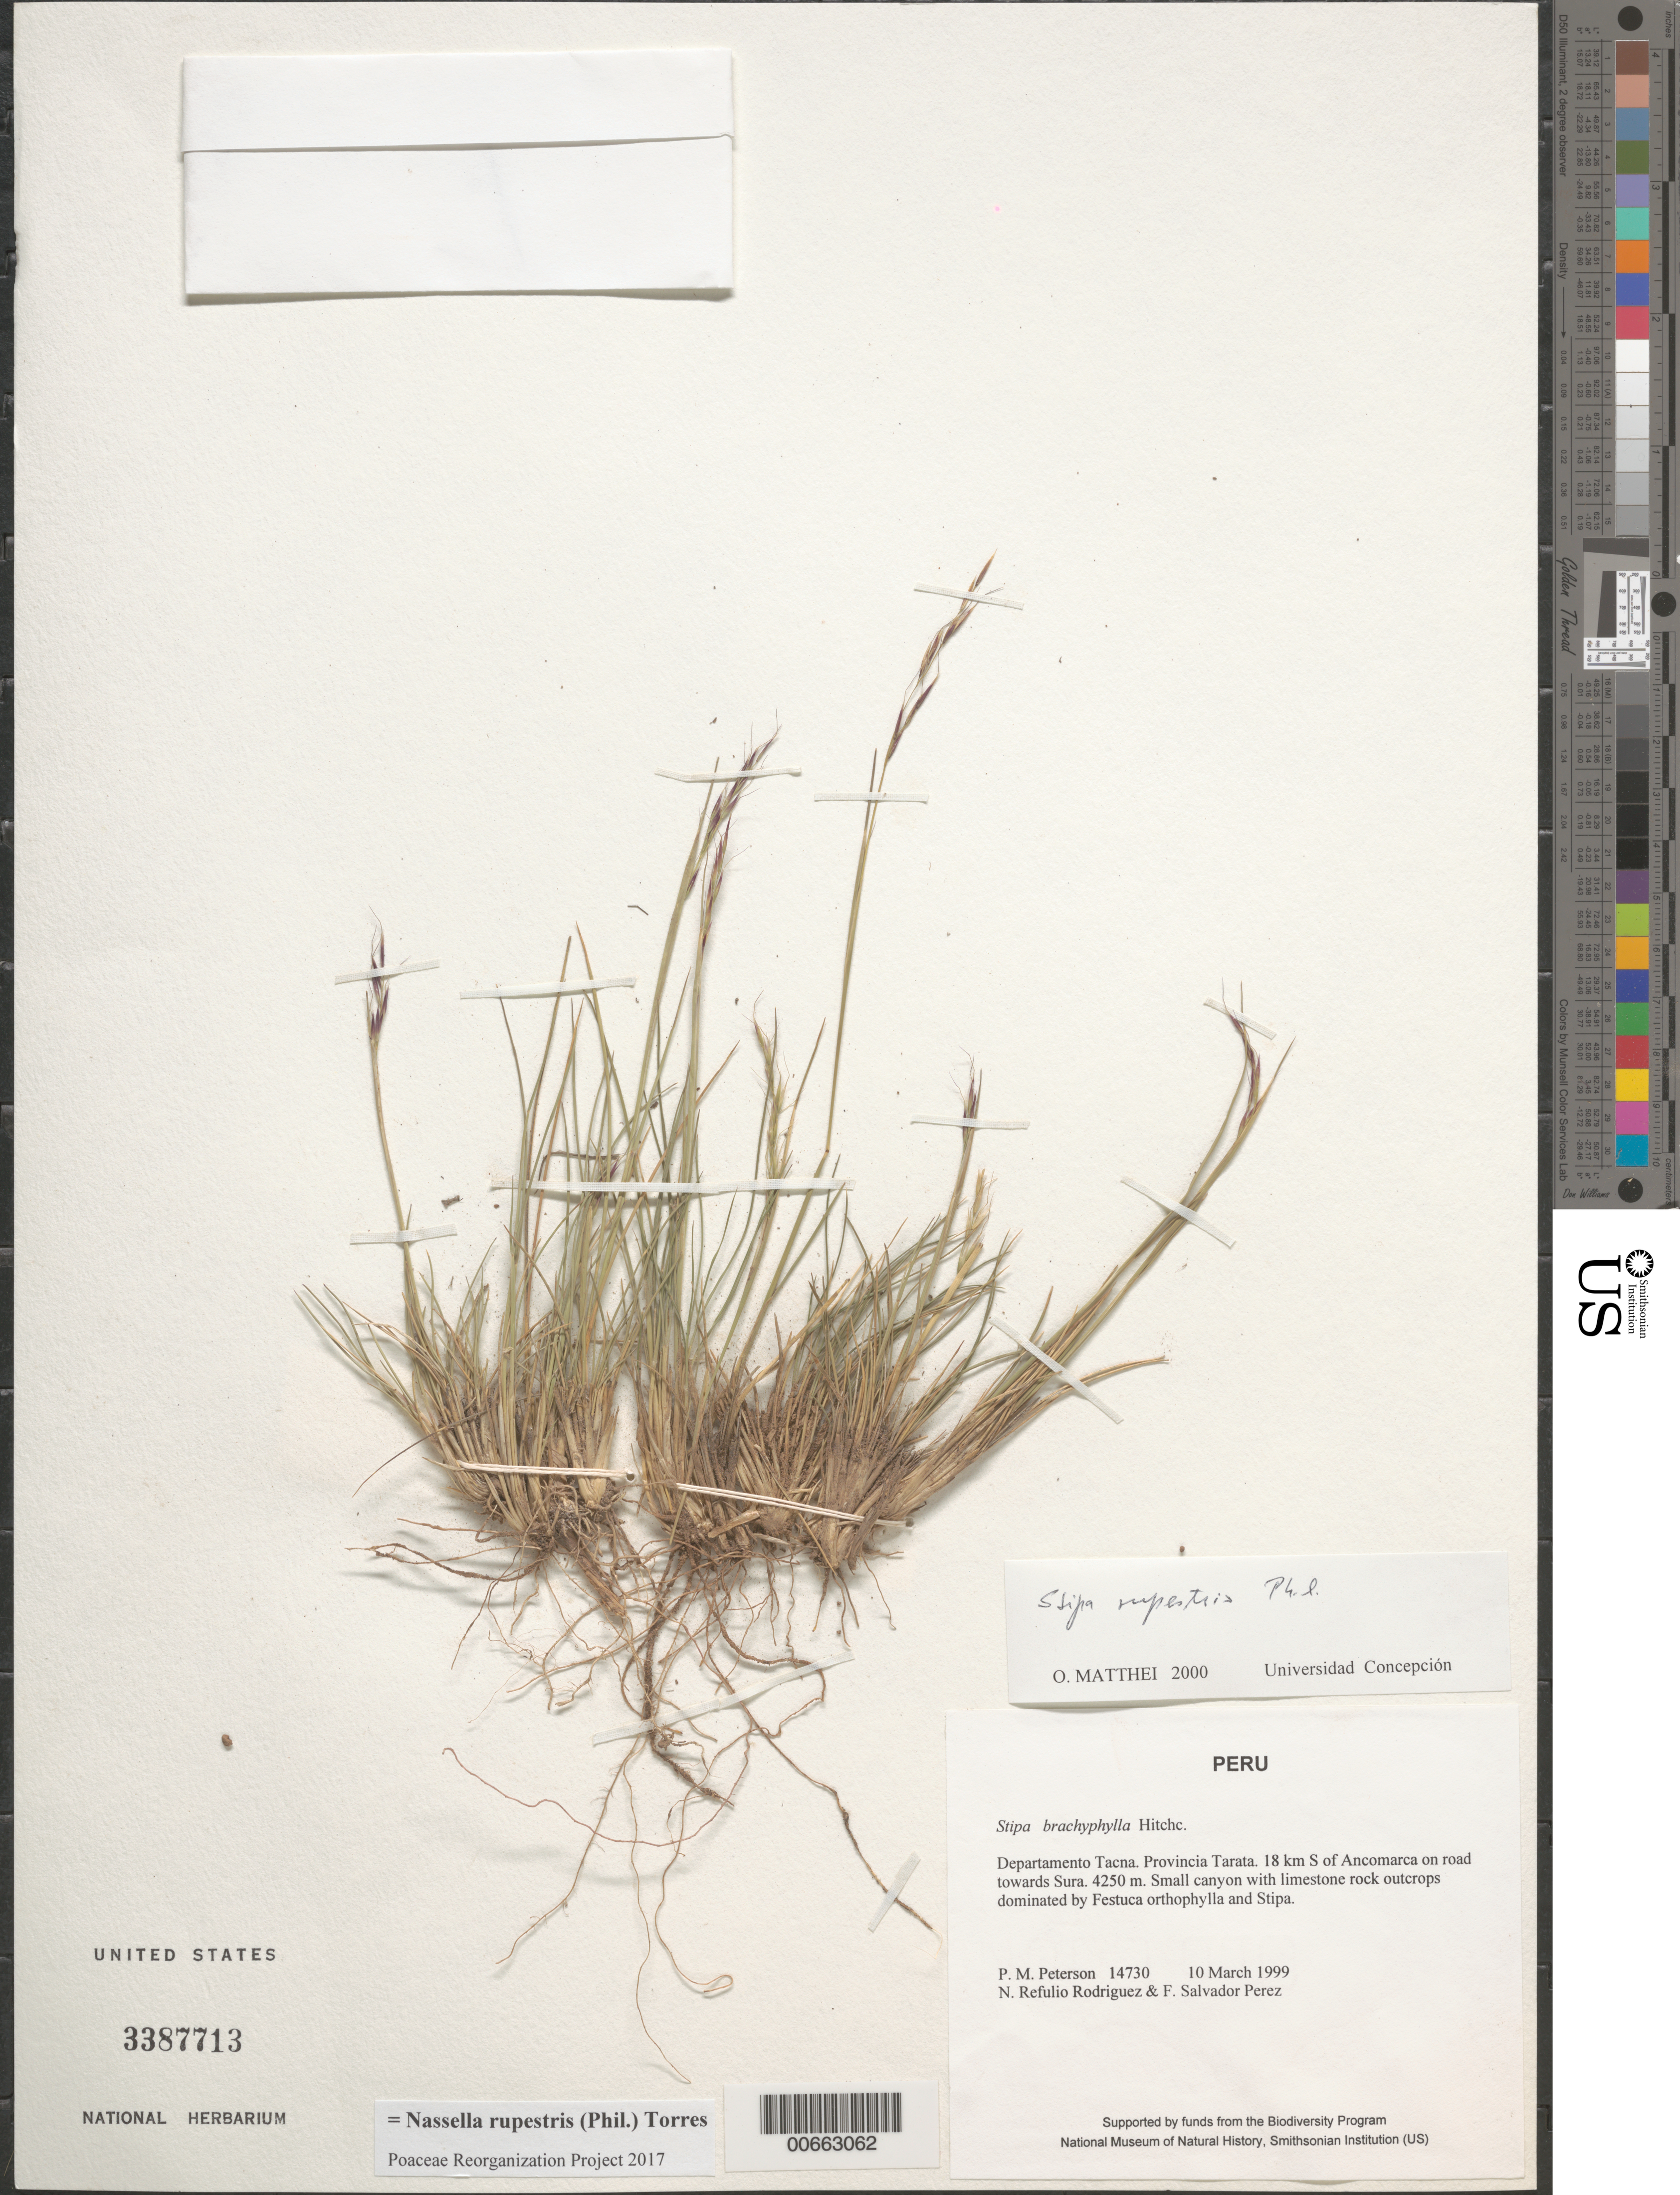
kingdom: Plantae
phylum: Tracheophyta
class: Liliopsida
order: Poales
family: Poaceae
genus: Nassella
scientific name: Nassella rupestris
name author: (Phil.) A.M. Torres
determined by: Poaceae Reorganization Project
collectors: P. M. Peterson, N. Refulio-Rodríguez & F. Salvador Perez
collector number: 14730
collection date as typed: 10 Mar 1999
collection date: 1999-03-10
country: Peru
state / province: Tacna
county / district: Tarata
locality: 18 km S of Ancomarca on road towards Sura.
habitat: Small canyon with limestone rock outcrops dominated by Festuca orthophylla and Stipa.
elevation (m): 4250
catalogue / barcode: US 3387713